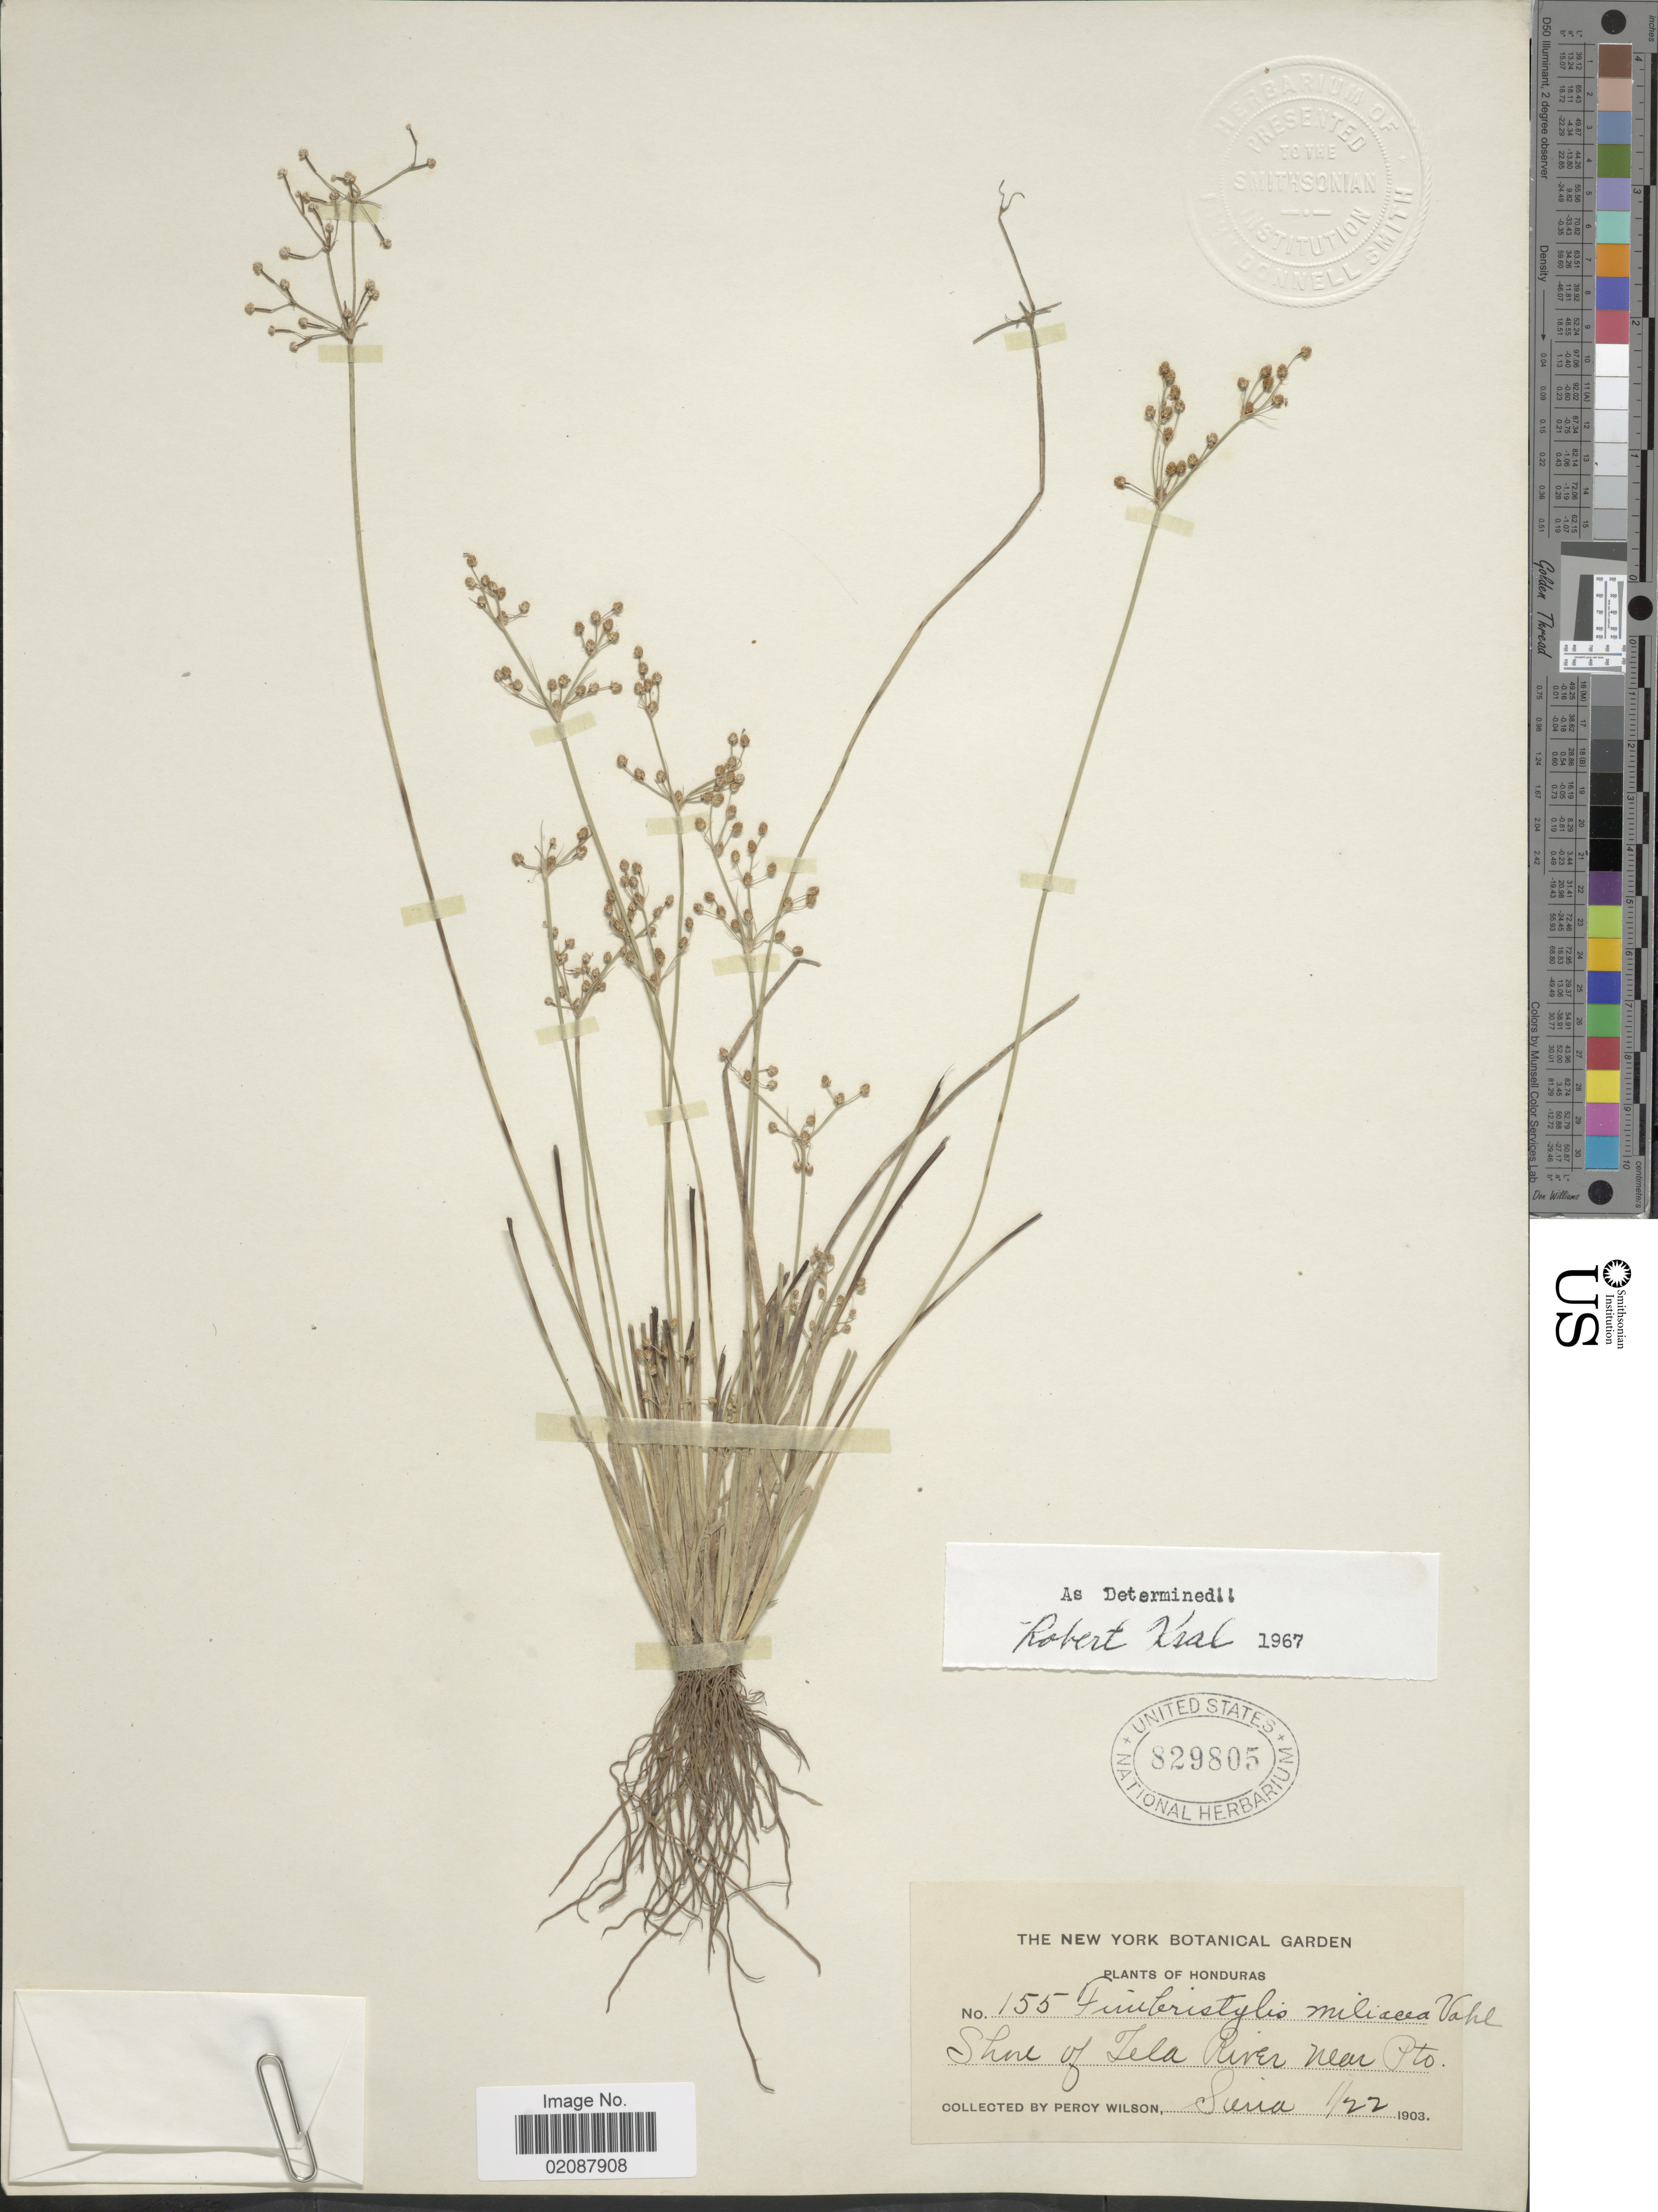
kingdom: Plantae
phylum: Tracheophyta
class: Liliopsida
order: Poales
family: Cyperaceae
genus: Fimbristylis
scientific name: Fimbristylis littoralis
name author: Gaudich.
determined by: Strong, M. T., (US), Smithsonian Institution - National Museum of Natural History (UNITED STATES)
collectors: P. Wilson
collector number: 155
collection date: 1903-01-22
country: Honduras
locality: Shore of Tela River near Pto. Sierra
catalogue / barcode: US 829805